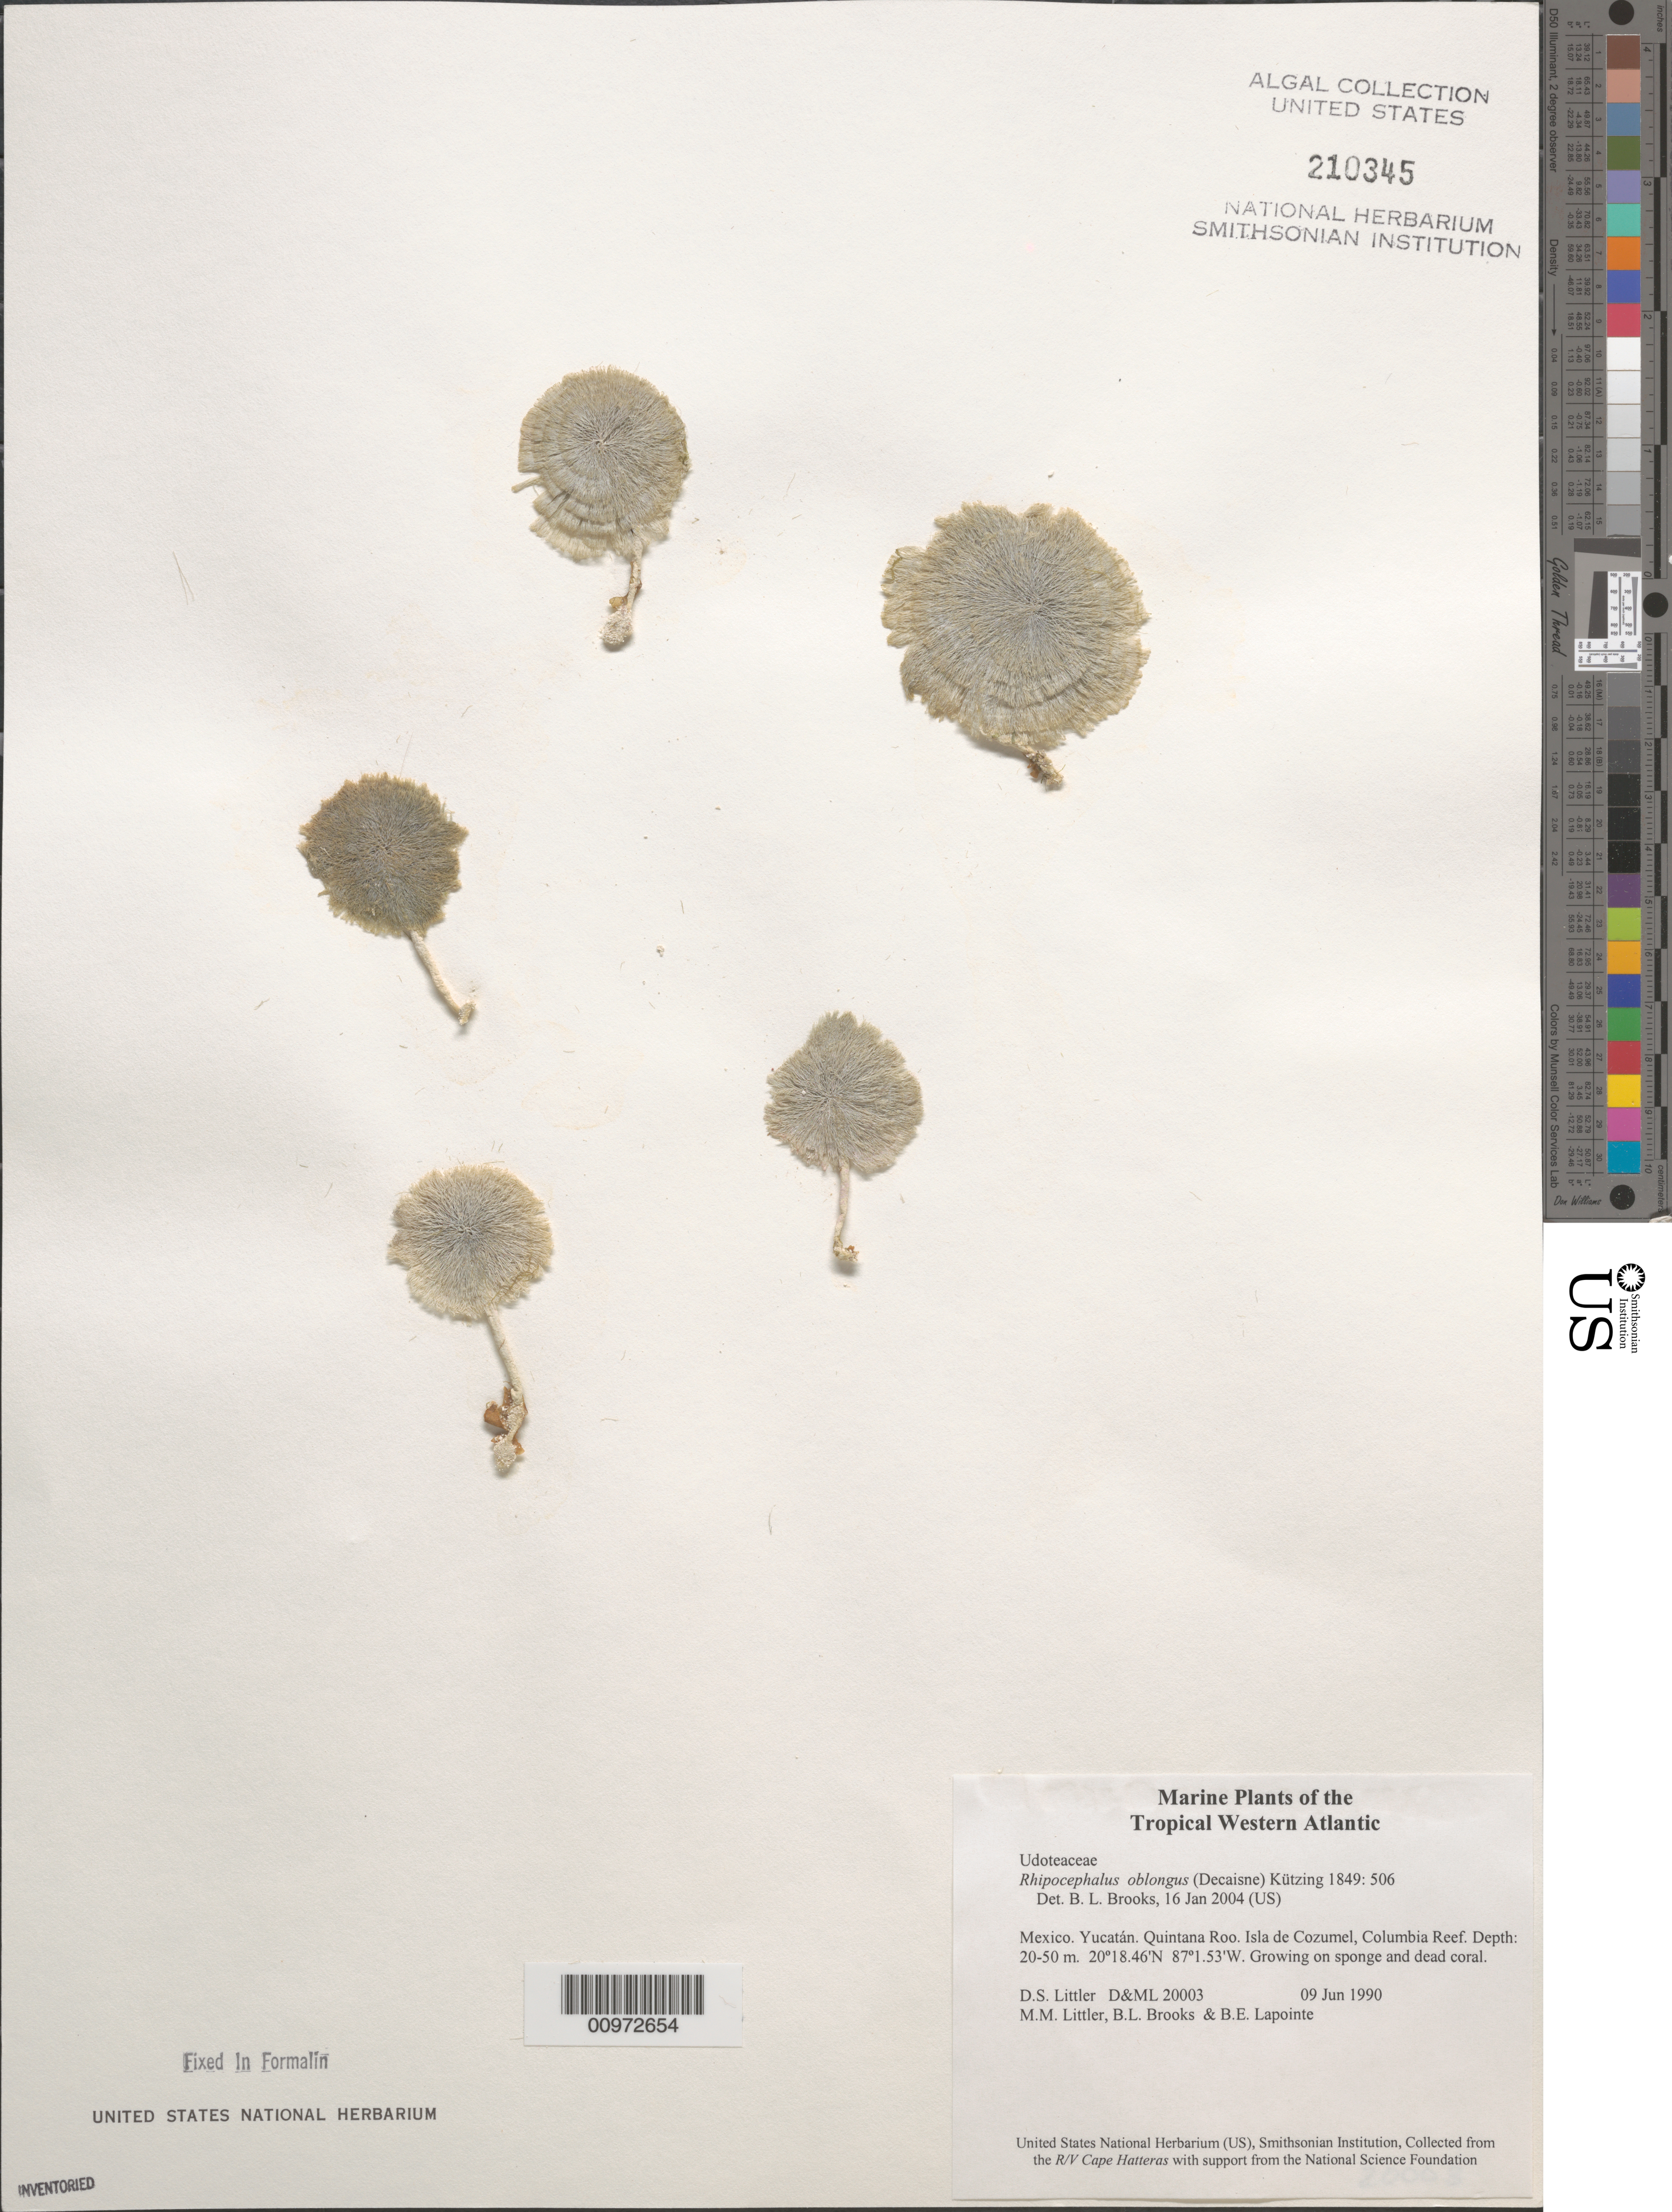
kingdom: Plantae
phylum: Chlorophyta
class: Ulvophyceae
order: Bryopsidales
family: Udoteaceae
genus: Rhipocephalus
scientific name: Rhipocephalus oblongus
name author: (Decne.) Kütz.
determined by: Brooks, B. L., (BOT), Smithsonian Institution - National Museum of Natural History (UNITED STATES)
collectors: D. S. Littler, M. M. Littler, B. Brooks & B. Lapointe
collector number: D&ML 20003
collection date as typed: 09 Jun 1990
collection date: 1990-06-09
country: Mexico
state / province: Quintana Roo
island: Isla Cozumel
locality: Columbia Reef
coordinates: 20 18.46'N, 87 1.53'W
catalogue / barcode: US 210345